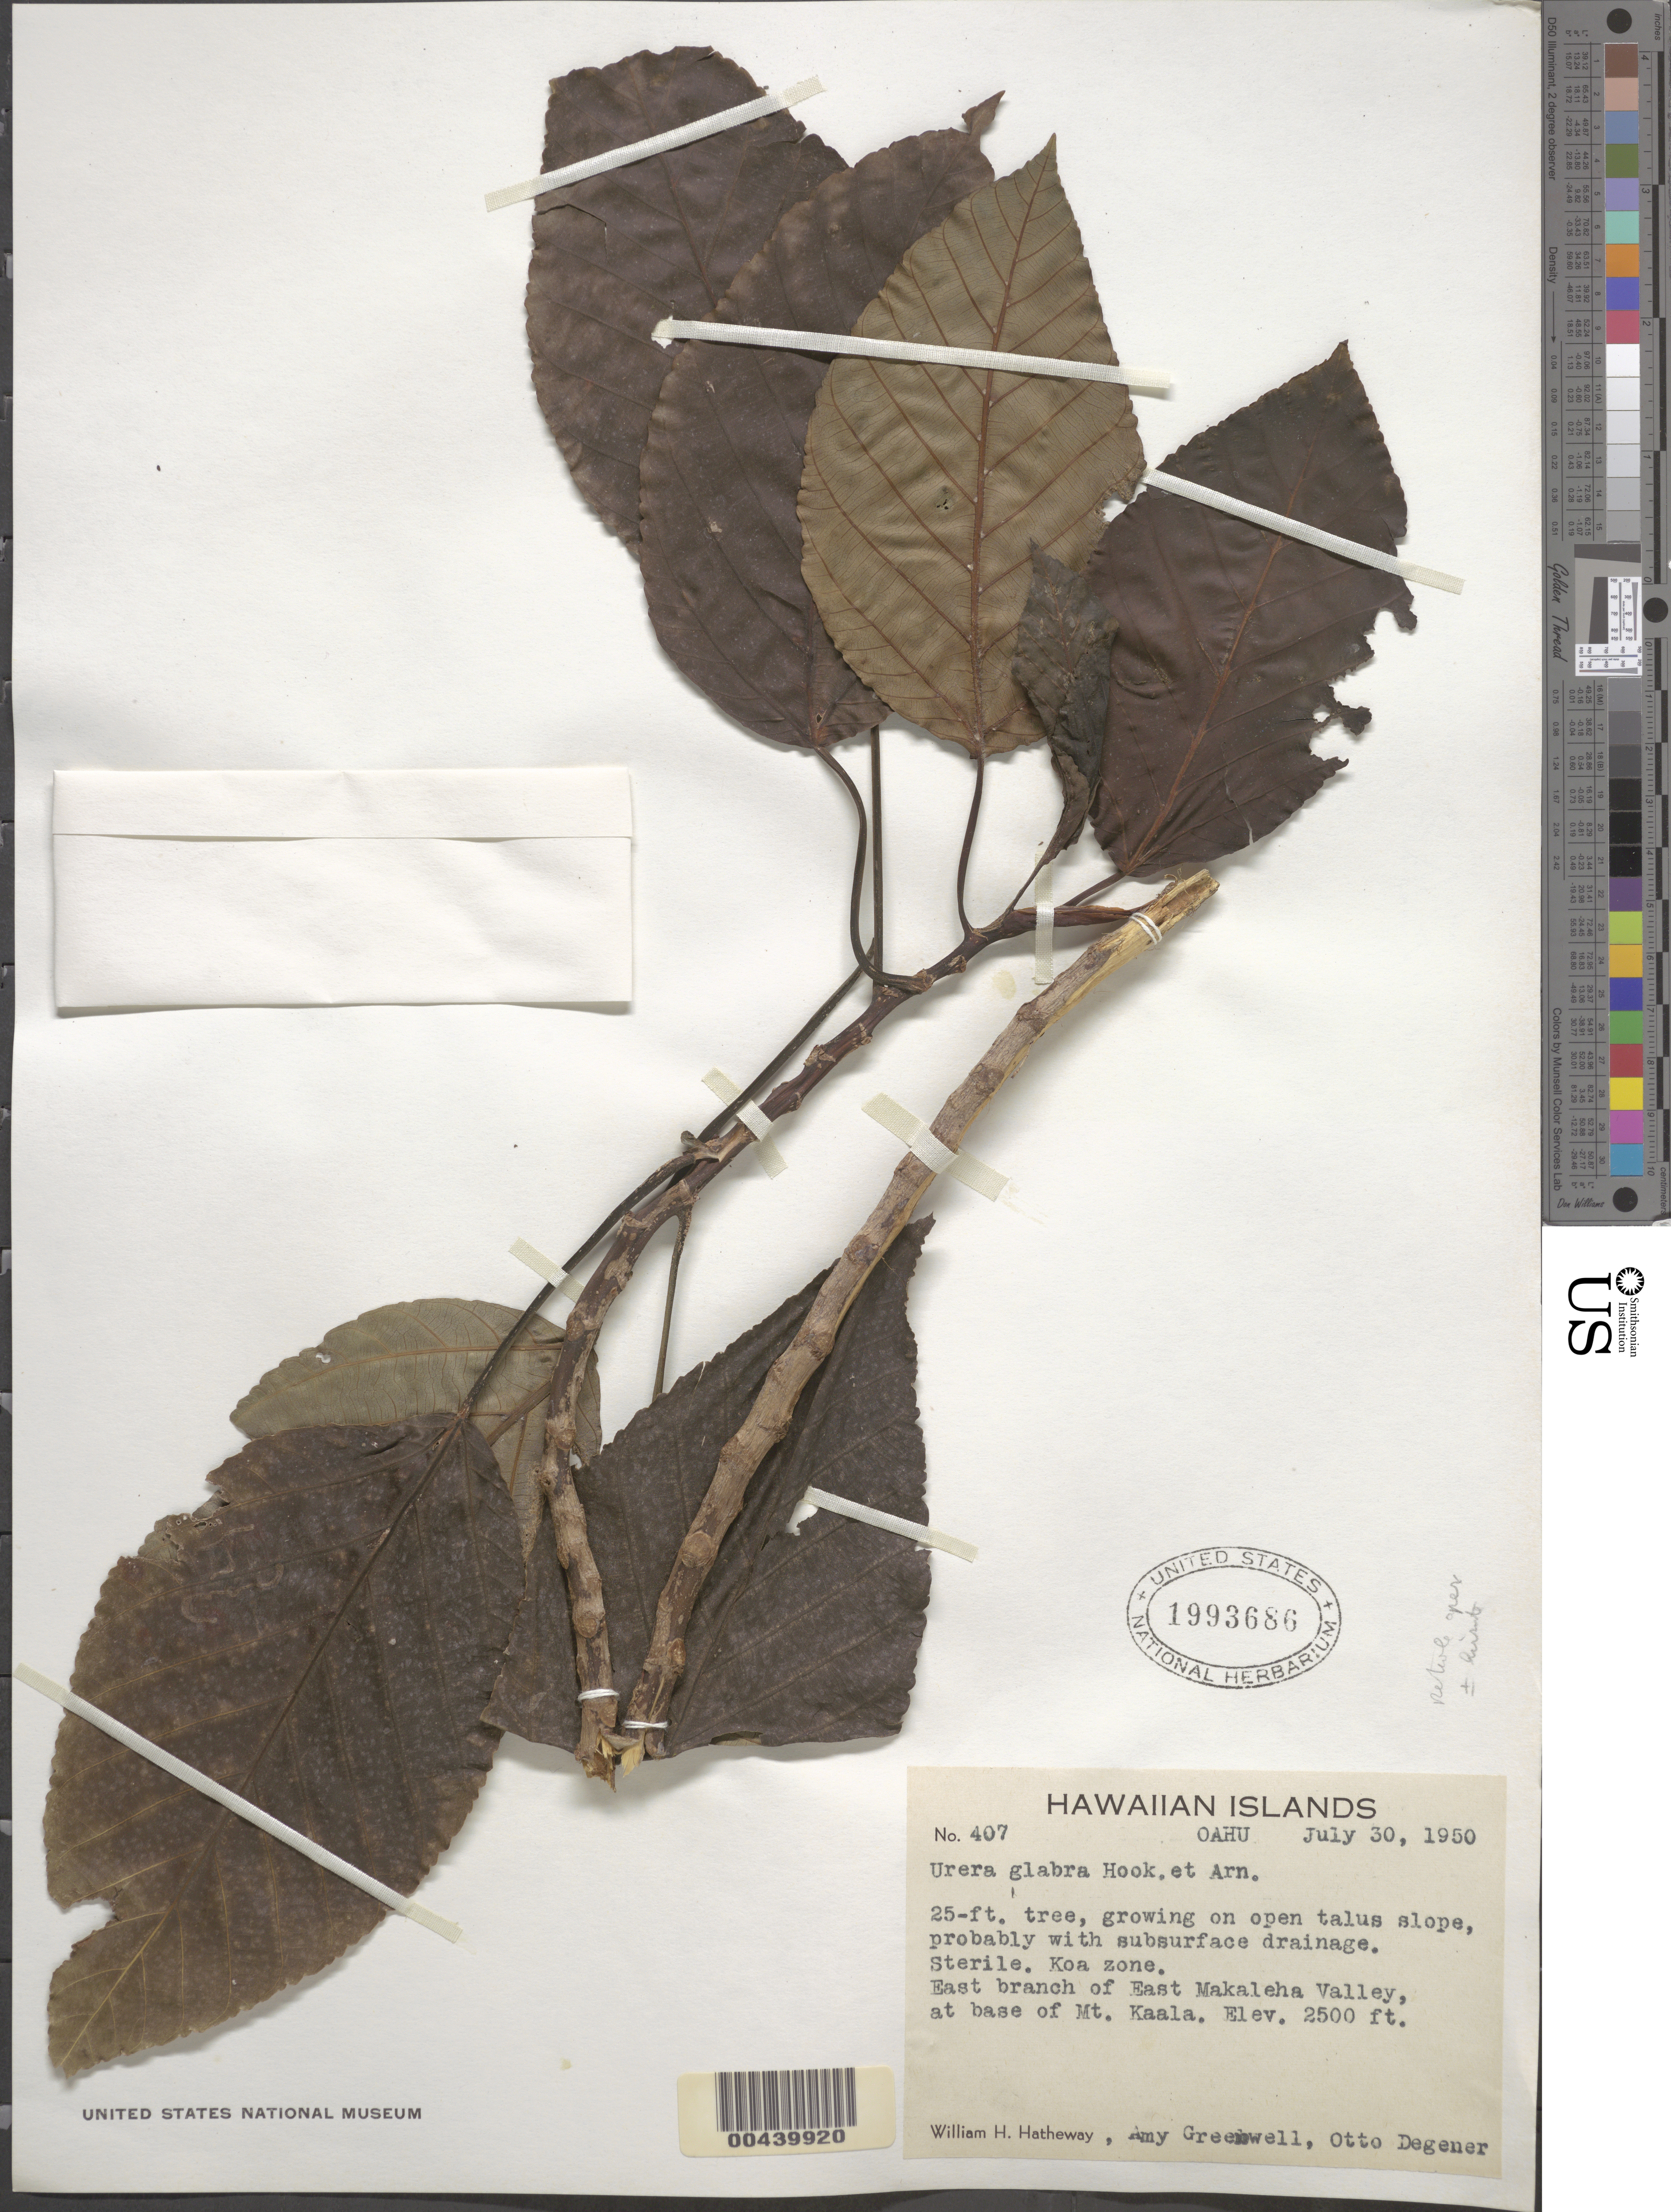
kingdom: Plantae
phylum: Tracheophyta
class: Magnoliopsida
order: Rosales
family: Urticaceae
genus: Touchardia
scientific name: Touchardia oahuensis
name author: T. Wells & A. K. Monro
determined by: Wagner, W. L., (BOT), Smithsonian Institution - National Museum of Natural History (UNITED STATES)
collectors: W. H. Hatheway, A. B. Greenwell & O. Degener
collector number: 407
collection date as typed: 30 Jul 1950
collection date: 1950-07-30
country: United States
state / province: Hawaii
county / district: Honolulu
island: Oahu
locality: East branch of East Makaleha Valley, at base of Mt. Kaala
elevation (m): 762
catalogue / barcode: US 1993686